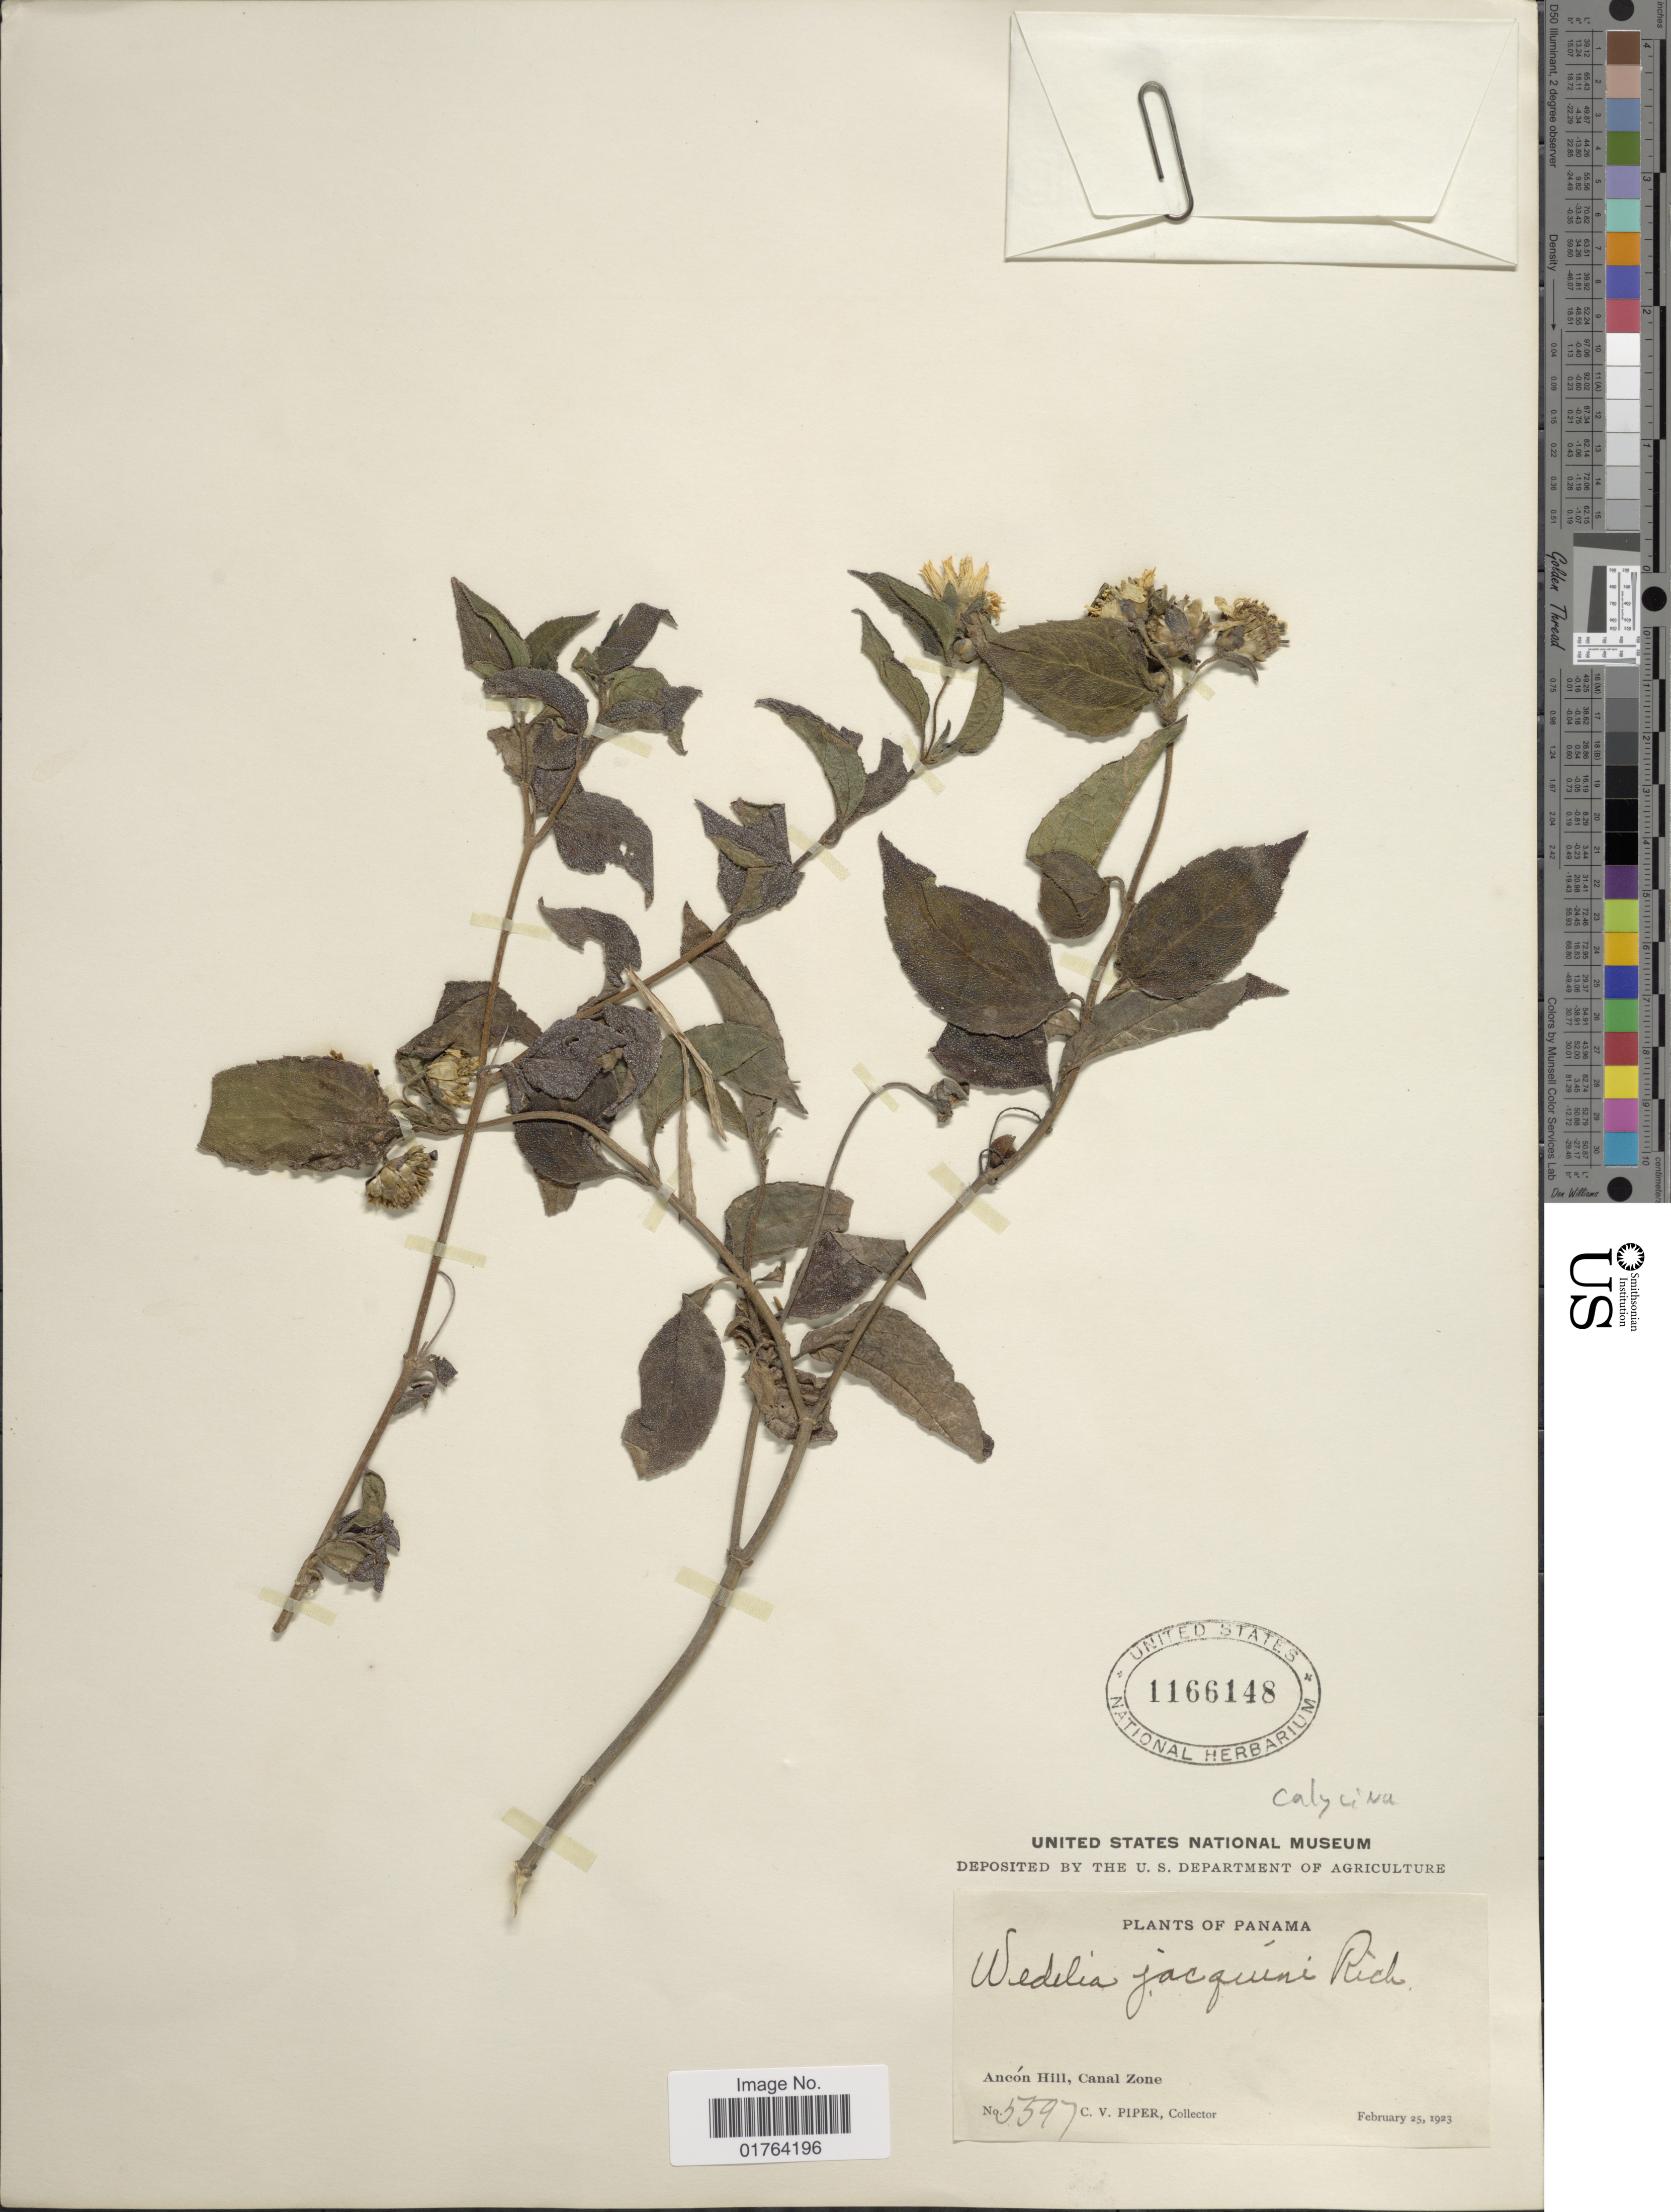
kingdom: Plantae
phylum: Tracheophyta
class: Magnoliopsida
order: Asterales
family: Asteraceae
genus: Wedelia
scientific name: Wedelia calycina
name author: Rich.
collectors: R. M. King & G. R. Proctor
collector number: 10600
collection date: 1994-01-06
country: Puerto Rico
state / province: Salinas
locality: Municipio de Salinas, Barriio Lapa, Tetas de Cayay, W peak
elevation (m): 800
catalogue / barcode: US 3297337